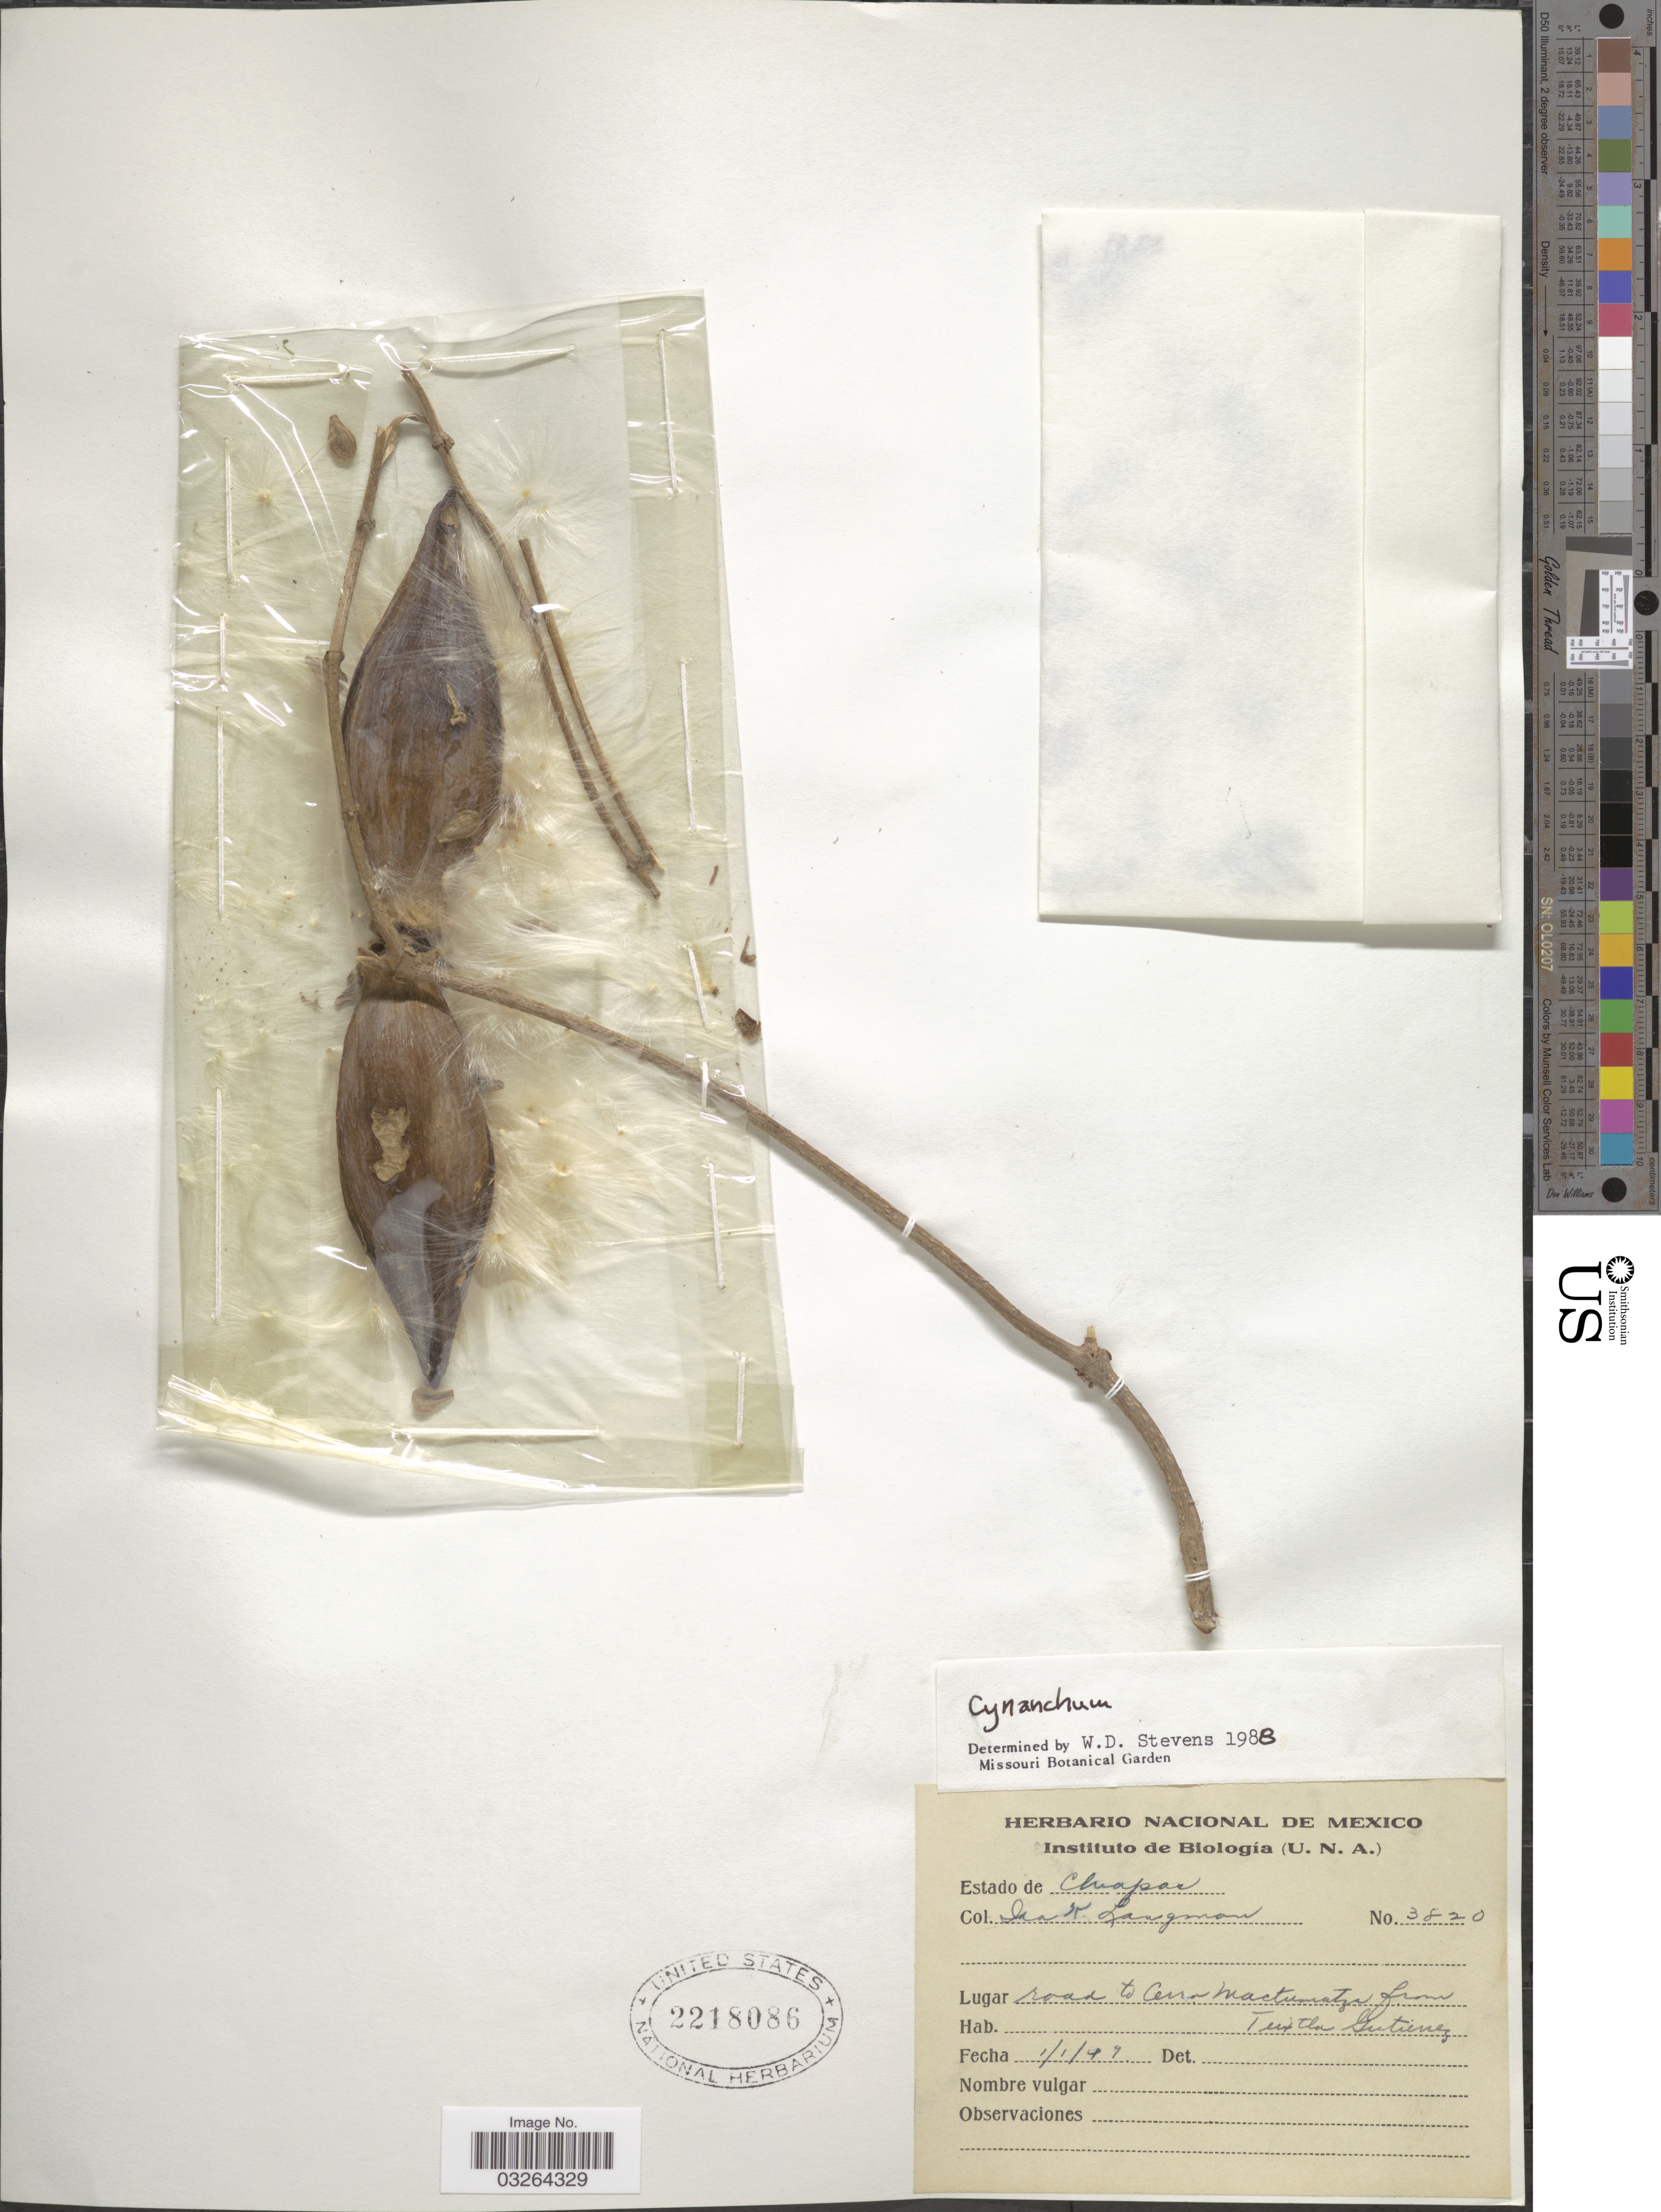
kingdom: Plantae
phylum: Tracheophyta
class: Magnoliopsida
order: Gentianales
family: Apocynaceae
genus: Cynanchum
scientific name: Cynanchum sp.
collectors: I. K. Langman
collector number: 3820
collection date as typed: Transcribed d/m/y: 1/1/49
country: Mexico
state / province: Chiapas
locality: Road to Cerro Mactumatza from Tuxtla Gutierrez.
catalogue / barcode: US 2218086